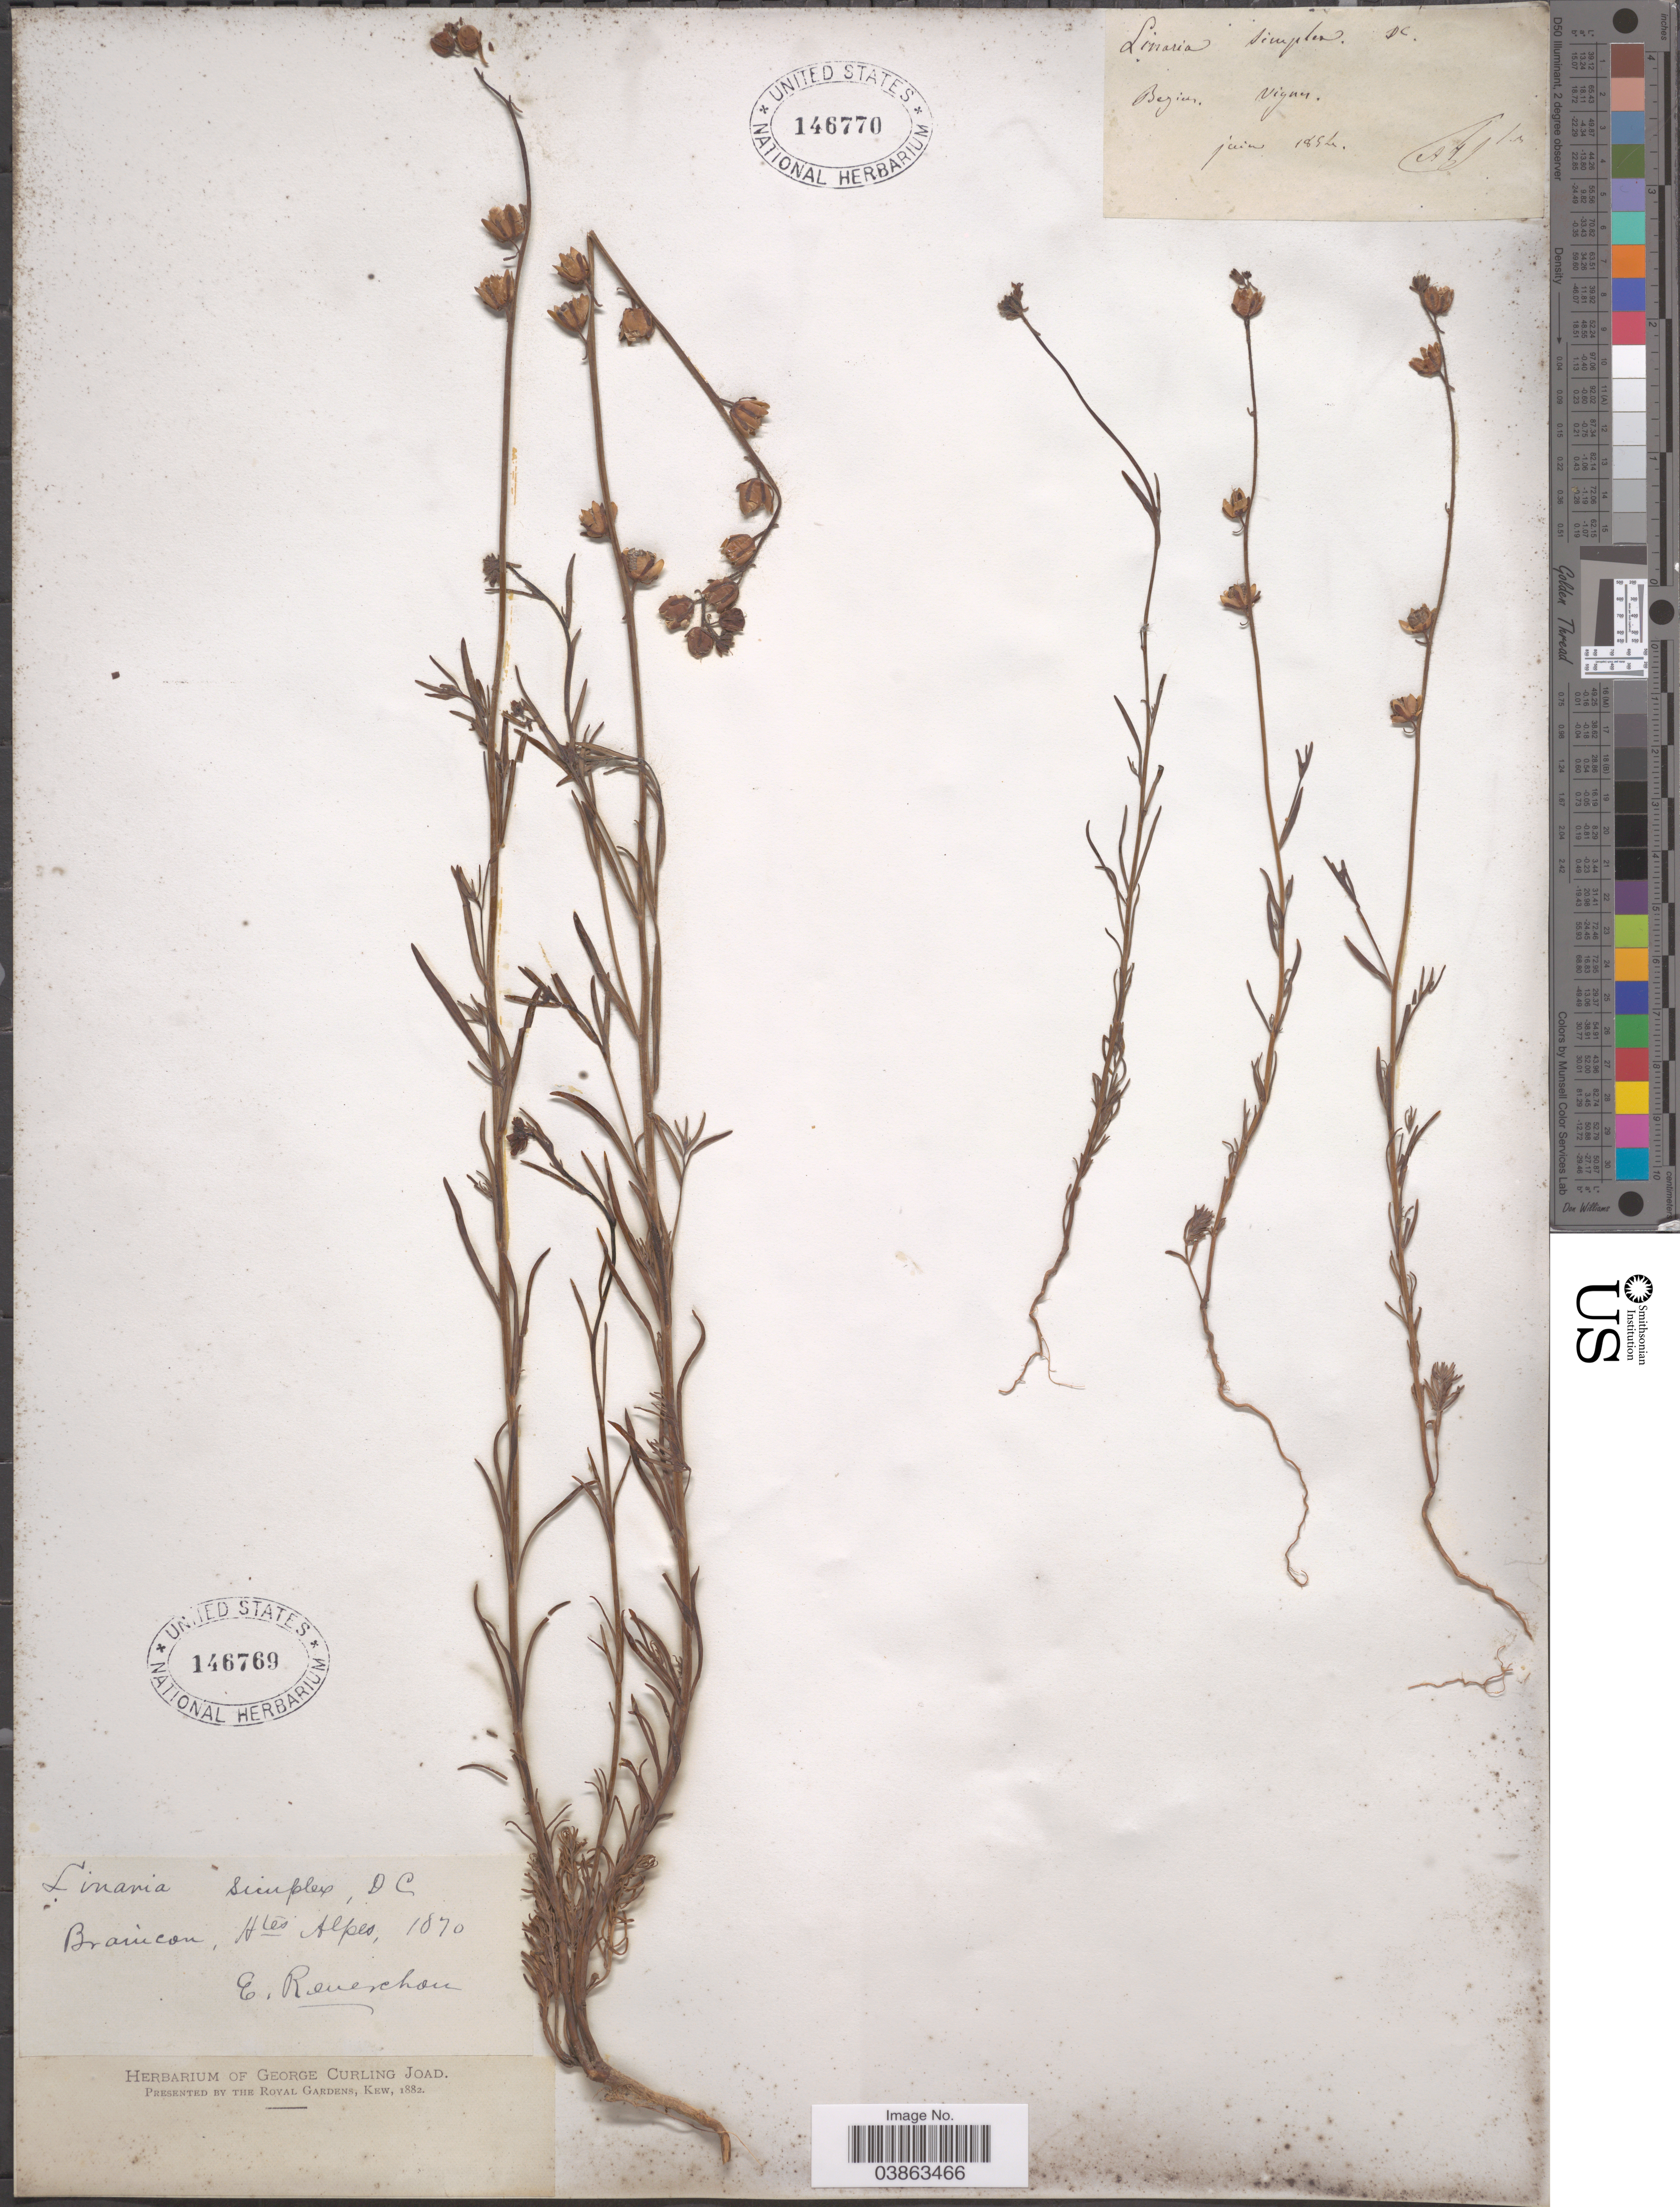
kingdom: Plantae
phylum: Tracheophyta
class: Magnoliopsida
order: Lamiales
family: Plantaginaceae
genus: Linaria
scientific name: Linaria simplex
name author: Desf.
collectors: E. Reverchon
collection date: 1870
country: France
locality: Briancon, Htes Alpes.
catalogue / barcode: US 146769